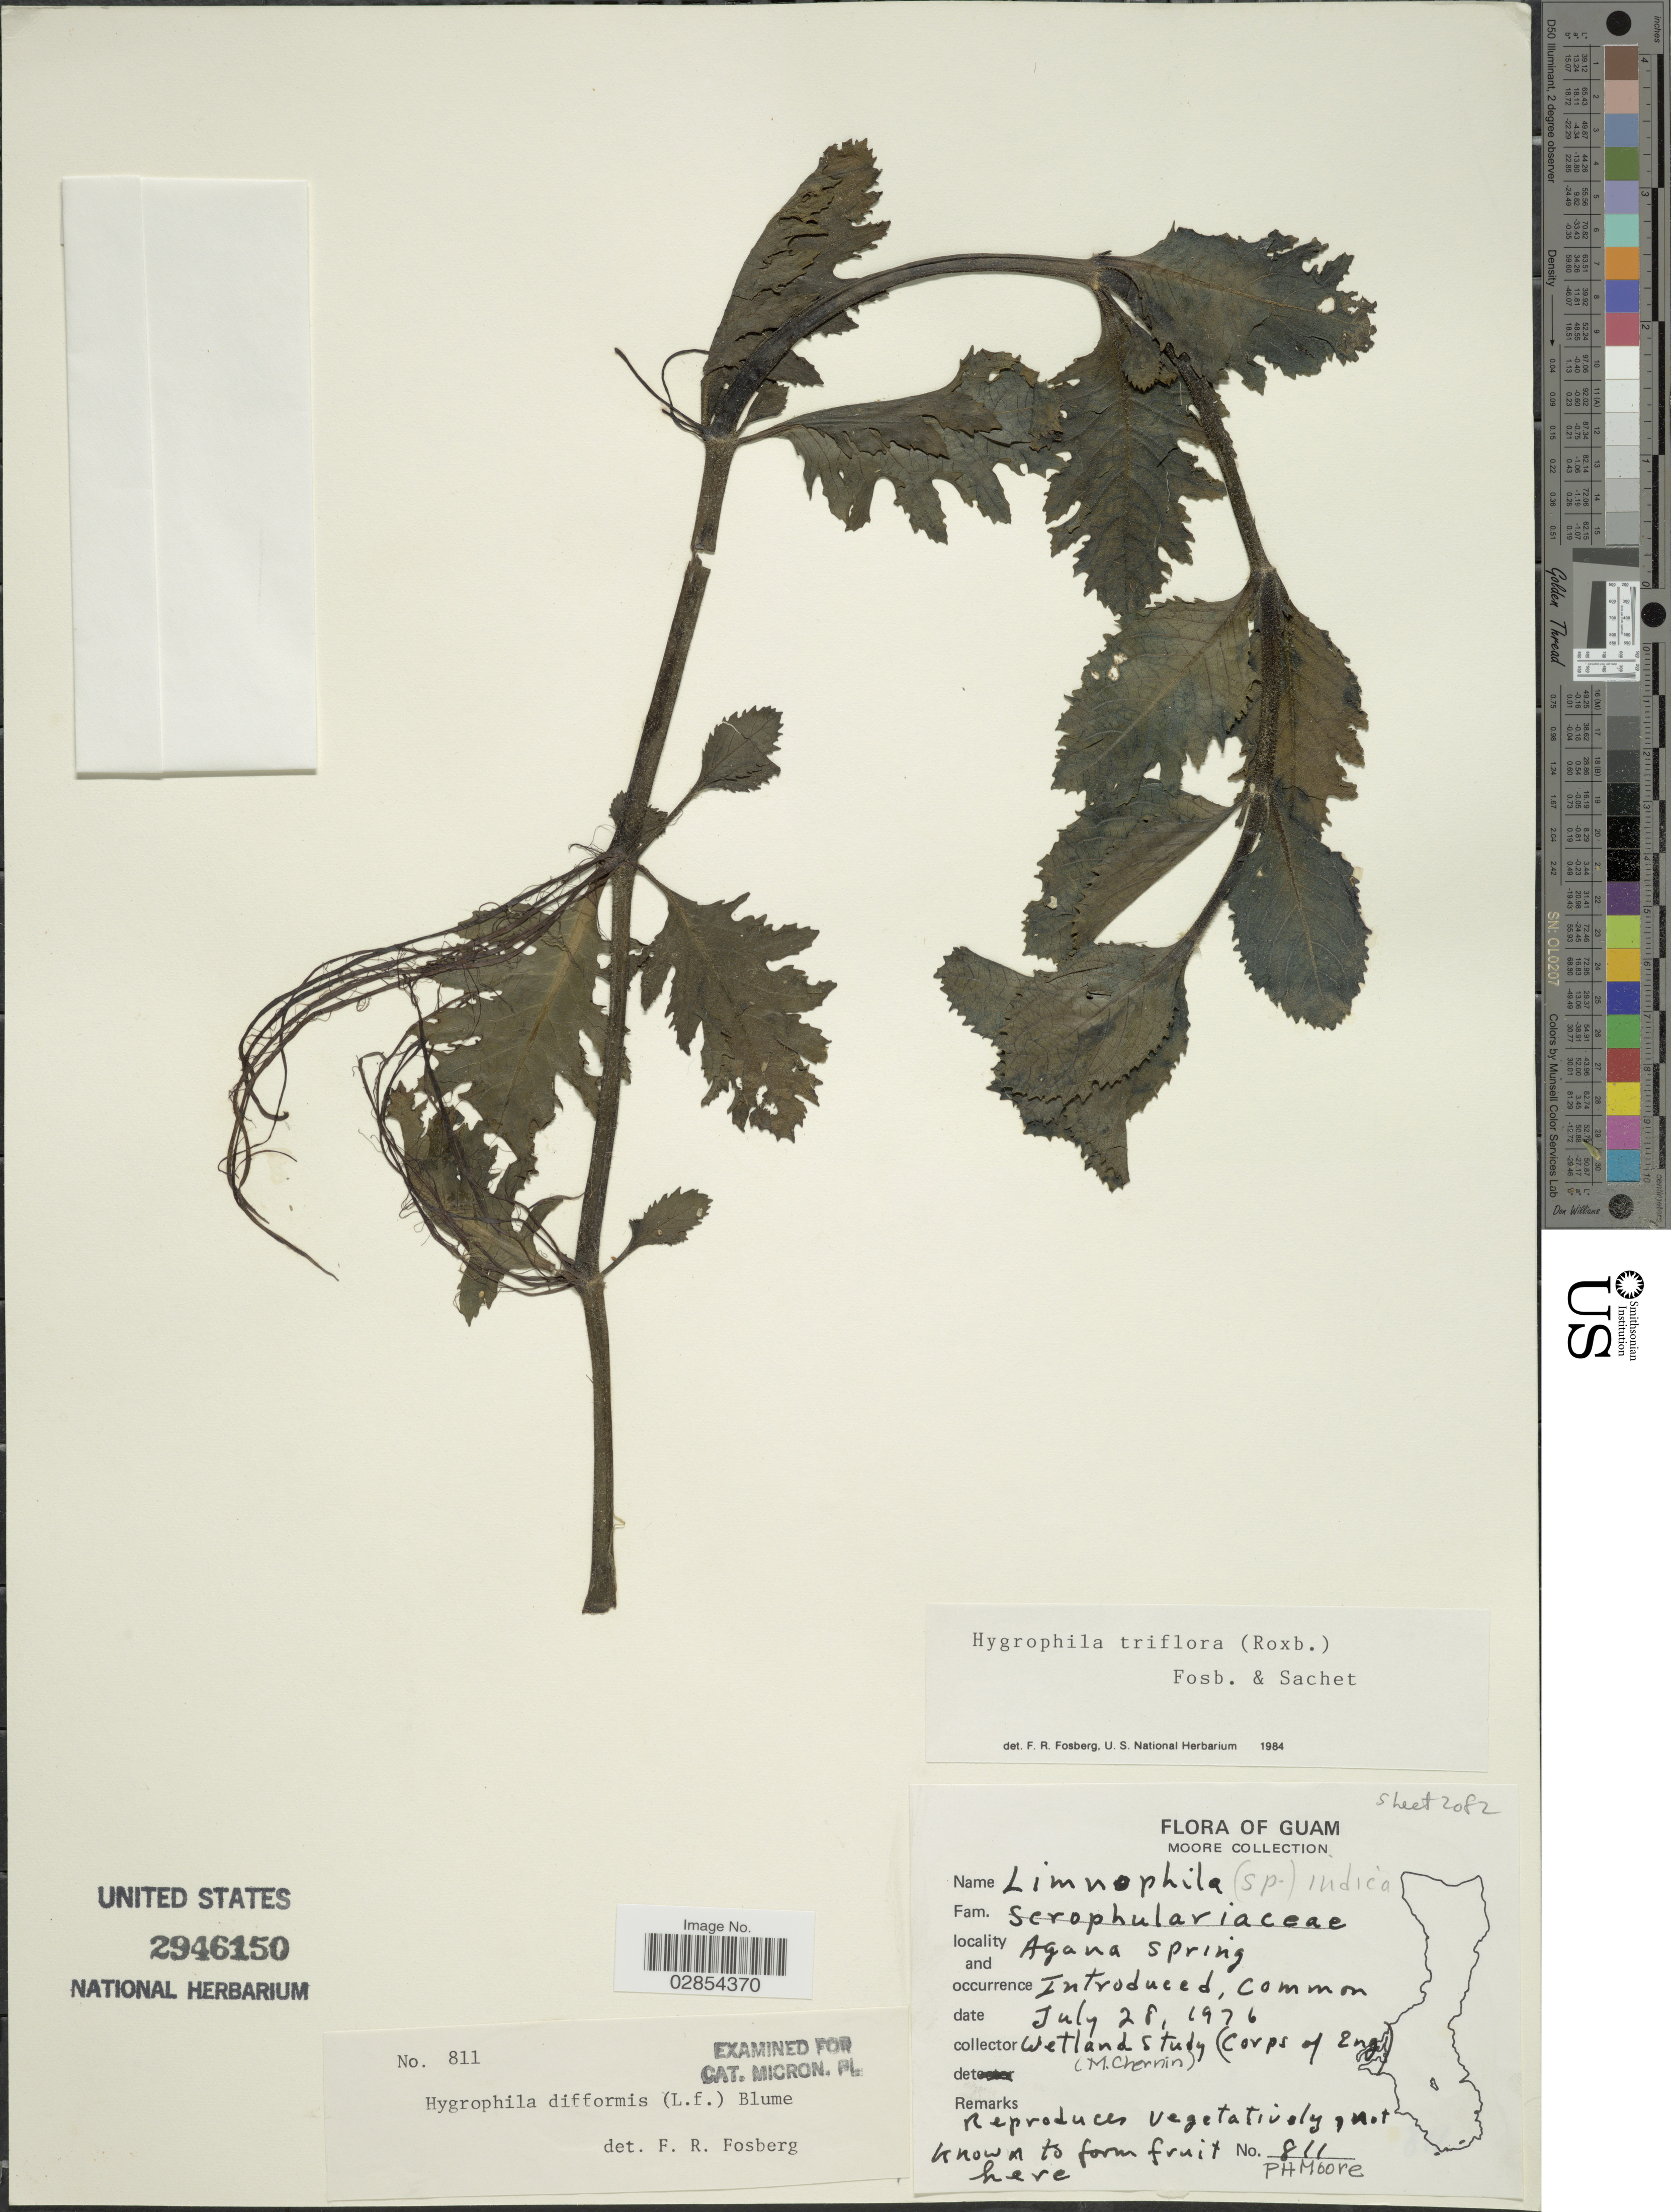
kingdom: Plantae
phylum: Tracheophyta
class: Magnoliopsida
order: Lamiales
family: Acanthaceae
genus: Hygrophila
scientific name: Hygrophila triflora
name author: (Roxb.) Fosberg & Sachet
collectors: M. Chernin & P. H. Moore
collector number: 811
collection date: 1976-07-28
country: Guam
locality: Agana Spring.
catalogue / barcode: US 2946150